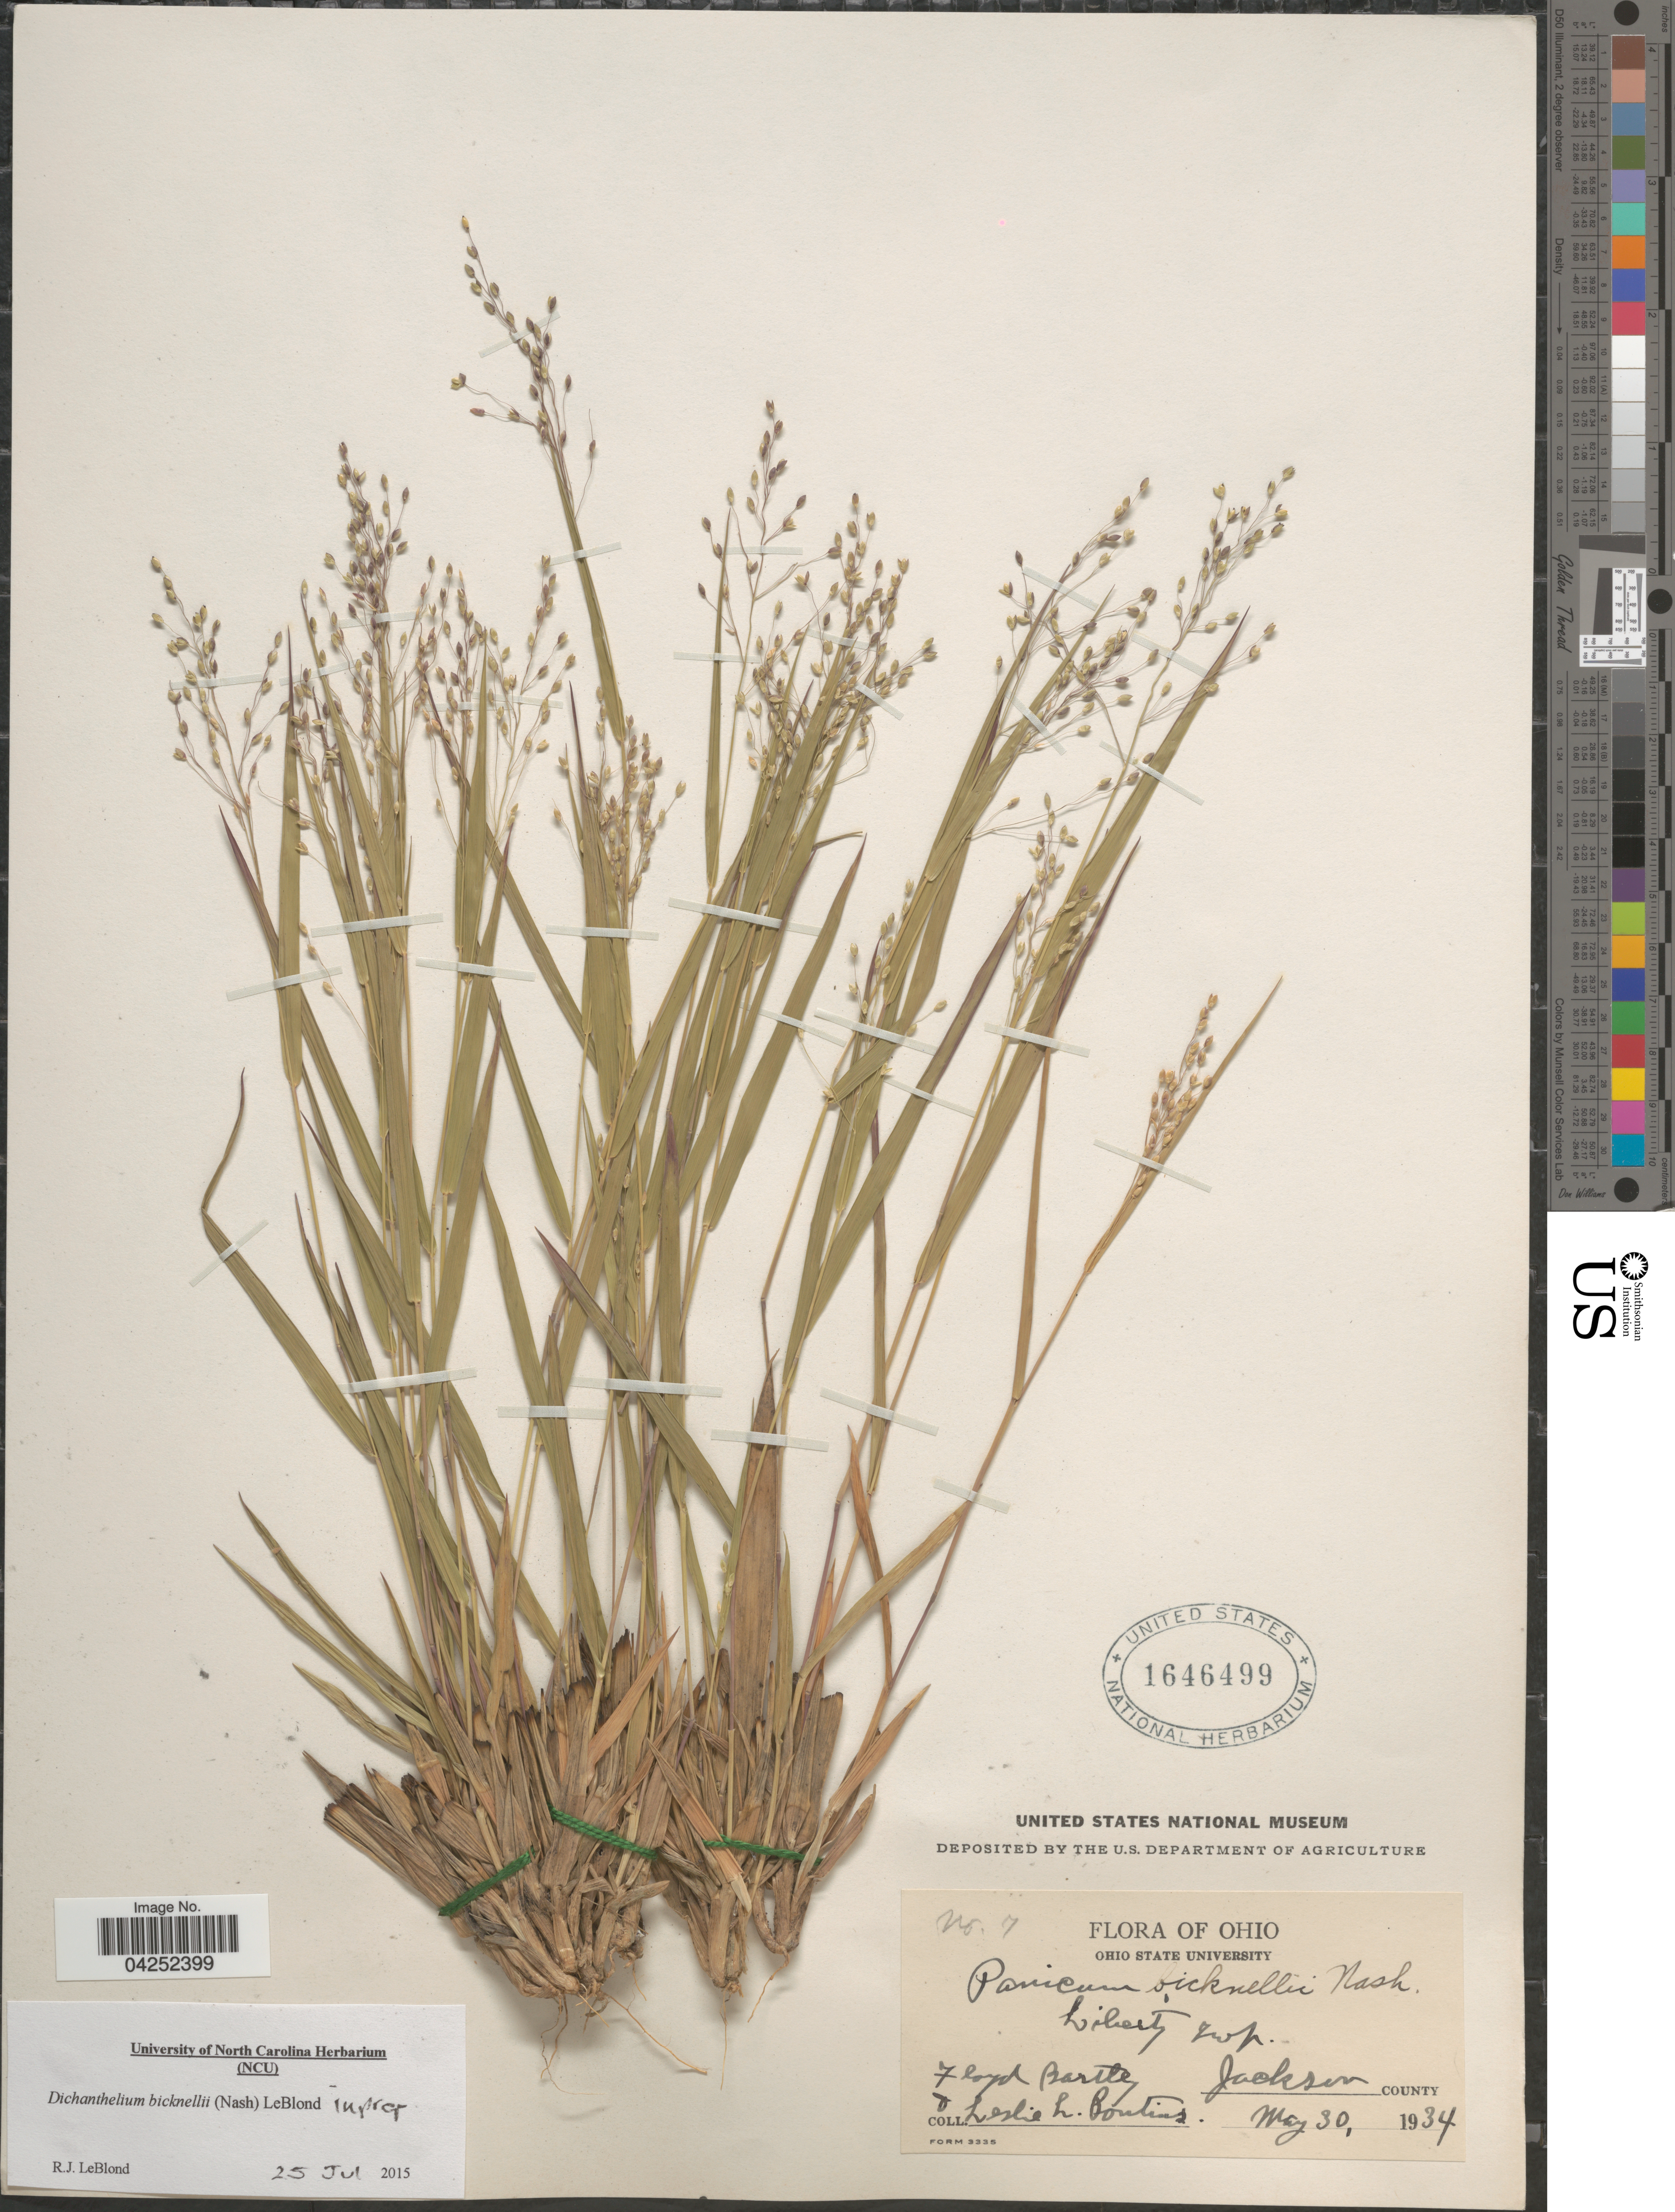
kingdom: Plantae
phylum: Tracheophyta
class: Liliopsida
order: Poales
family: Poaceae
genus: Dichanthelium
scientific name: Dichanthelium bicknellii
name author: (Nash) LeBlond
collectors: F. Bartley & L. Pontius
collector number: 7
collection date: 1934-05-30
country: United States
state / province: Ohio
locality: Liberty Twp. Jackson County.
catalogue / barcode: US 1646499